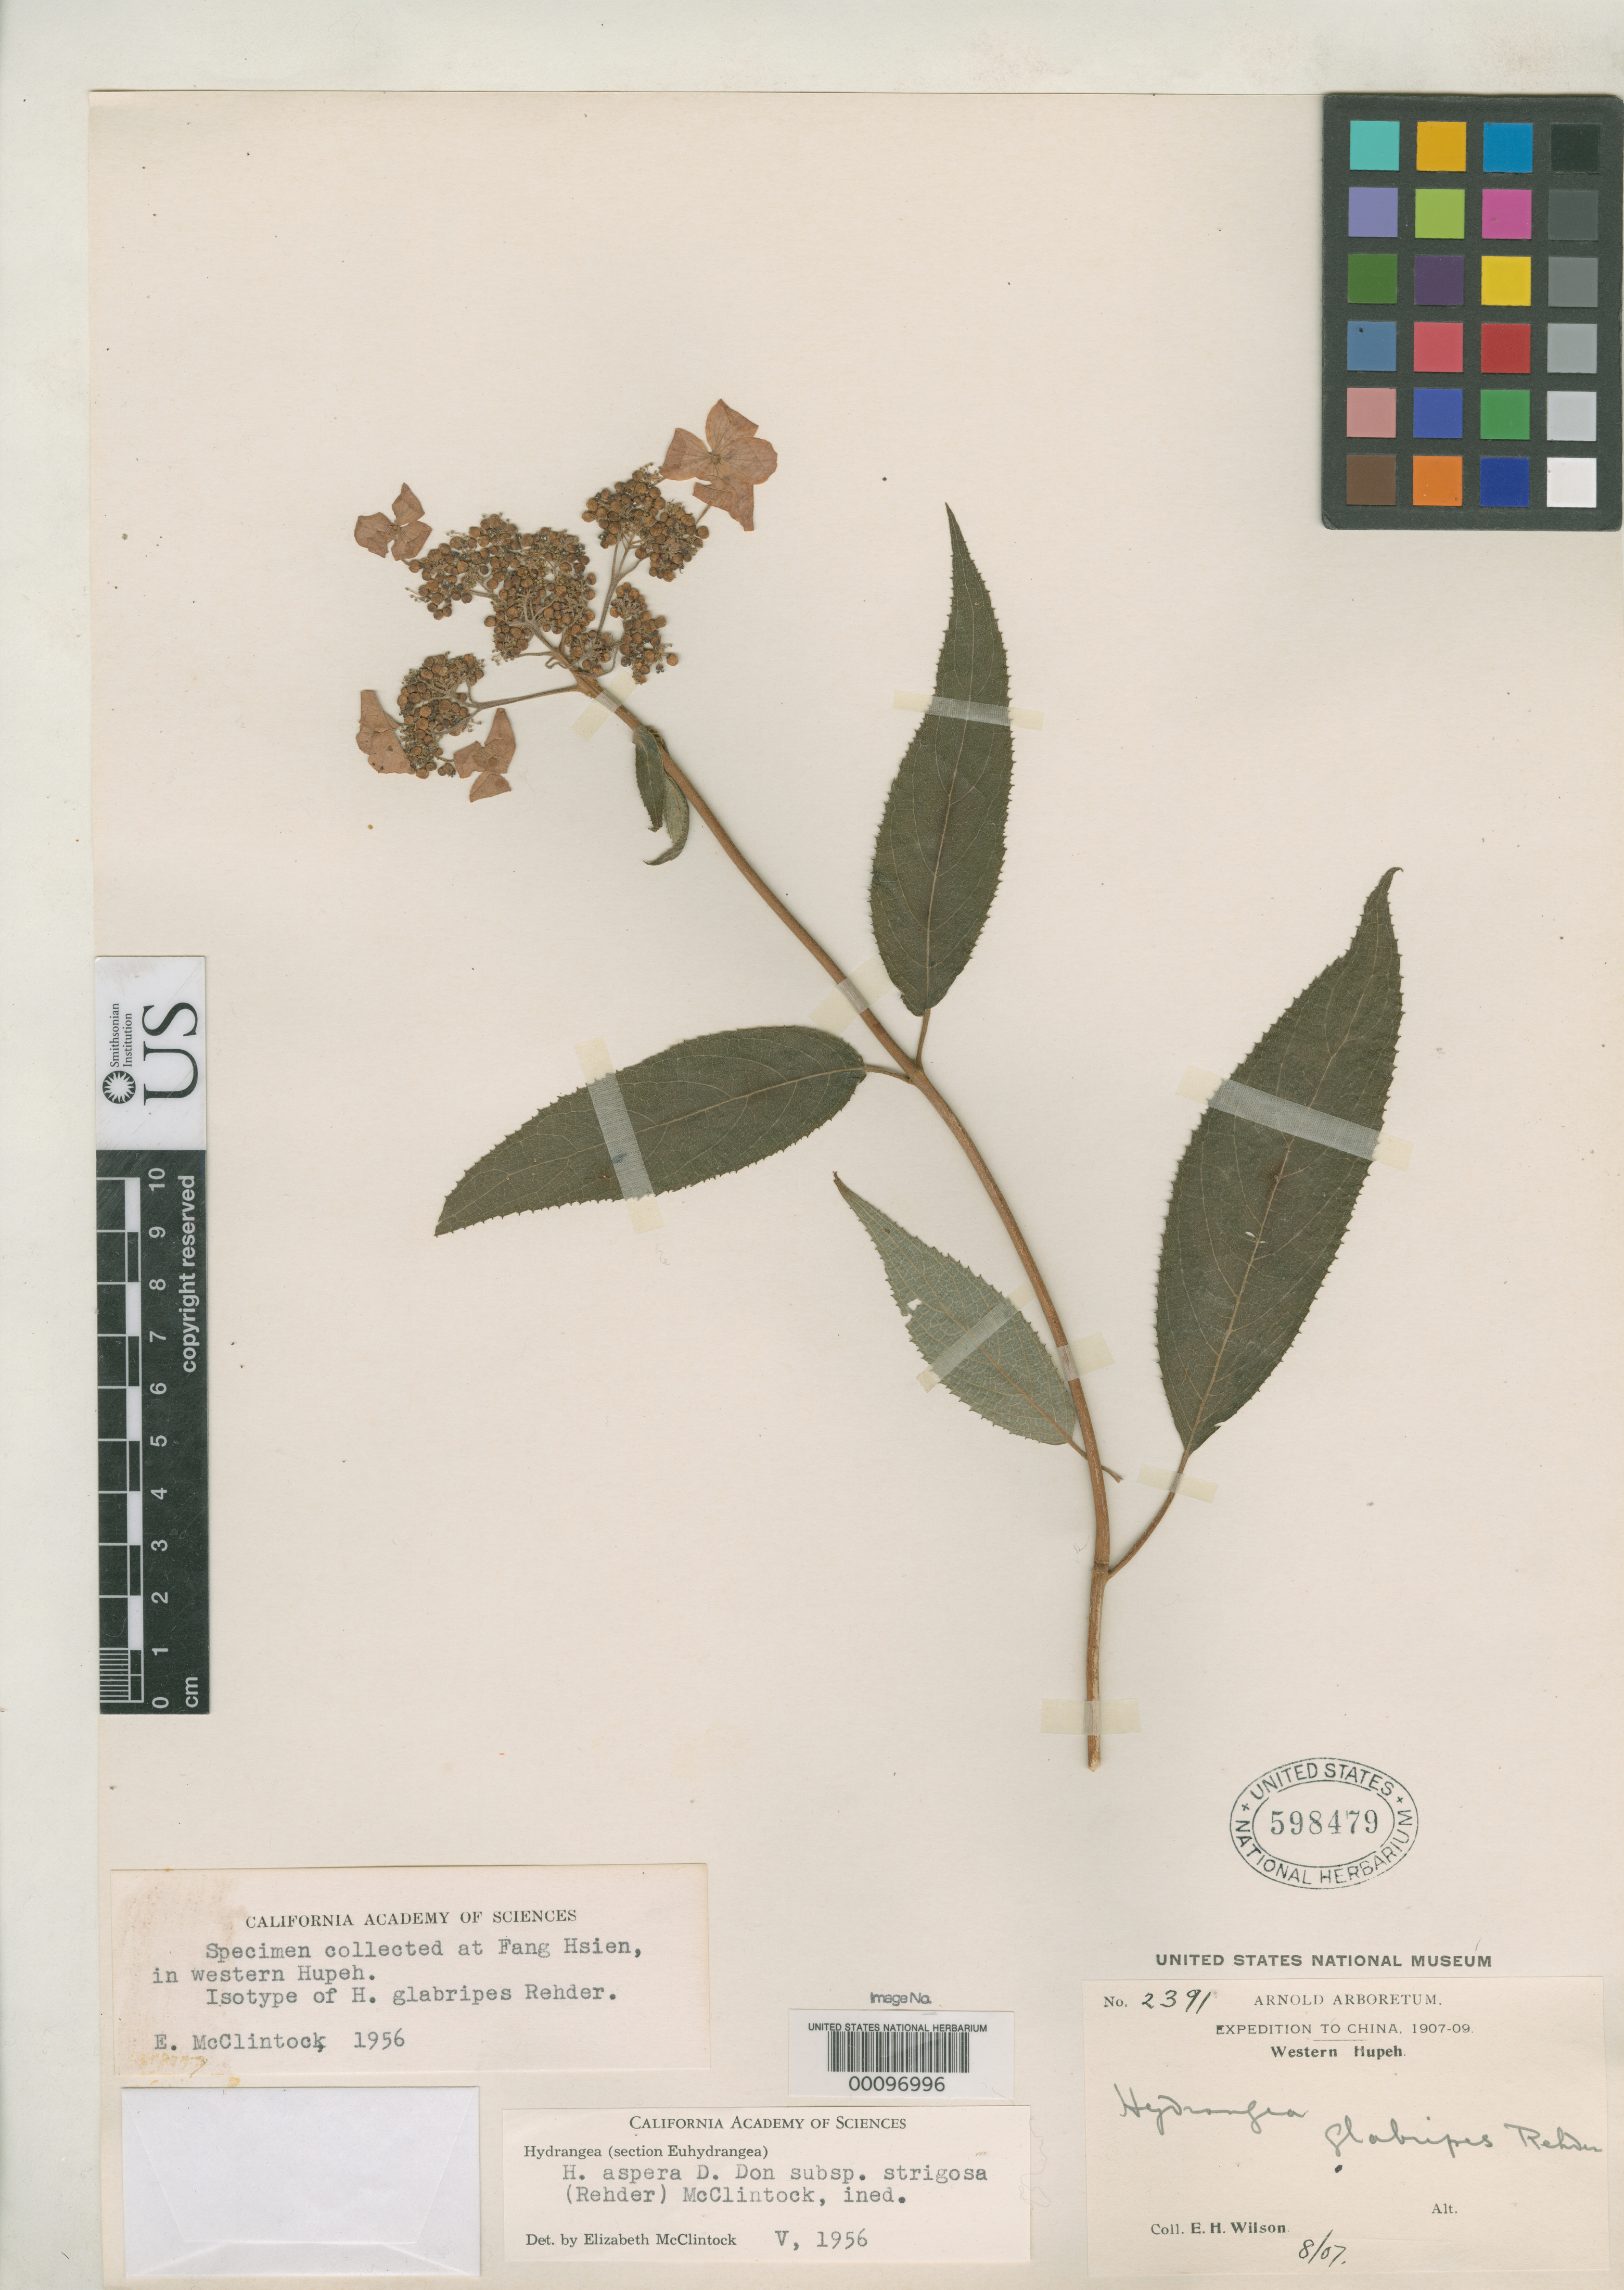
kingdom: Plantae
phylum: Tracheophyta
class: Magnoliopsida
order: Cornales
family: Hydrangeaceae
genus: Hydrangea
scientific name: Hydrangea glabripes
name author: Rehder in Sarg.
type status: Isotype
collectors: E. H. Wilson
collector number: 2391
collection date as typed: Aug 1907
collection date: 1907-08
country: China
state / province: Hubei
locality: Fang Hsien.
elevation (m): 1200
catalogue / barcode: US 598479